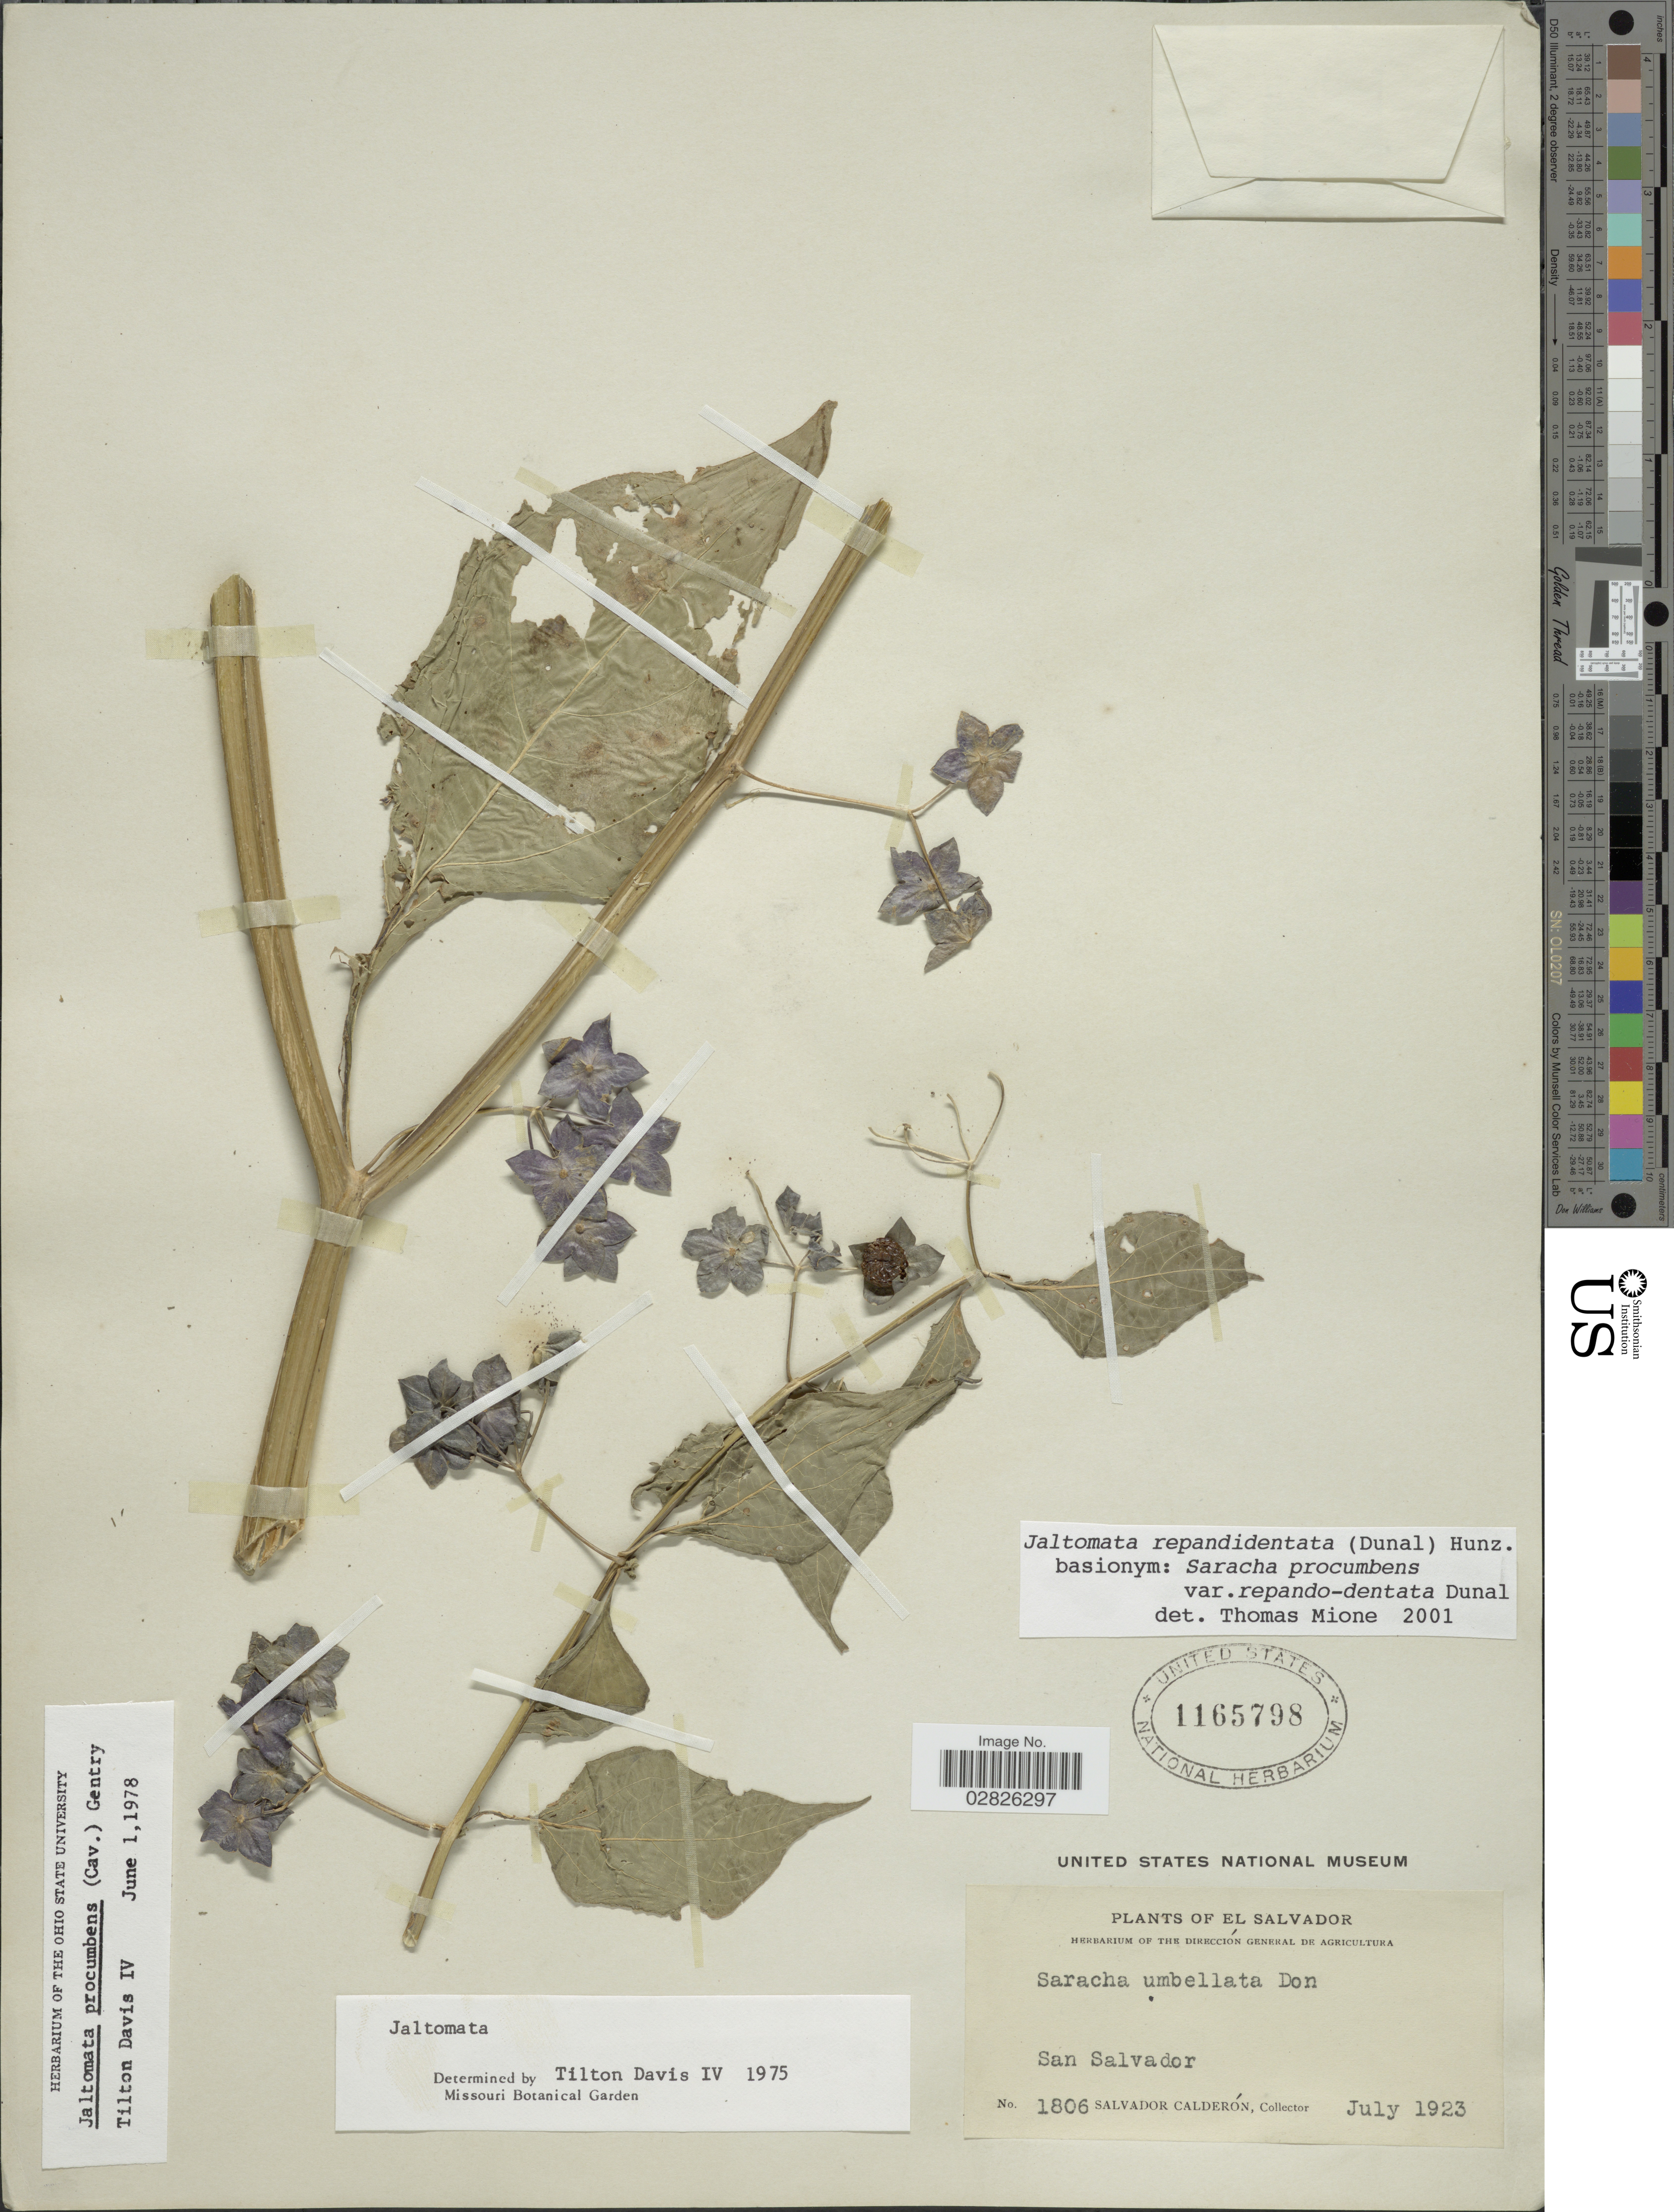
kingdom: Plantae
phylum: Tracheophyta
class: Magnoliopsida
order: Solanales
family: Solanaceae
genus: Jaltomata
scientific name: Jaltomata repandidentata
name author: (Dunal) Hunz.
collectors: S. Calderón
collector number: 1806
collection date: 1923-07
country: El Salvador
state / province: San Salvador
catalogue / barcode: US 1165798